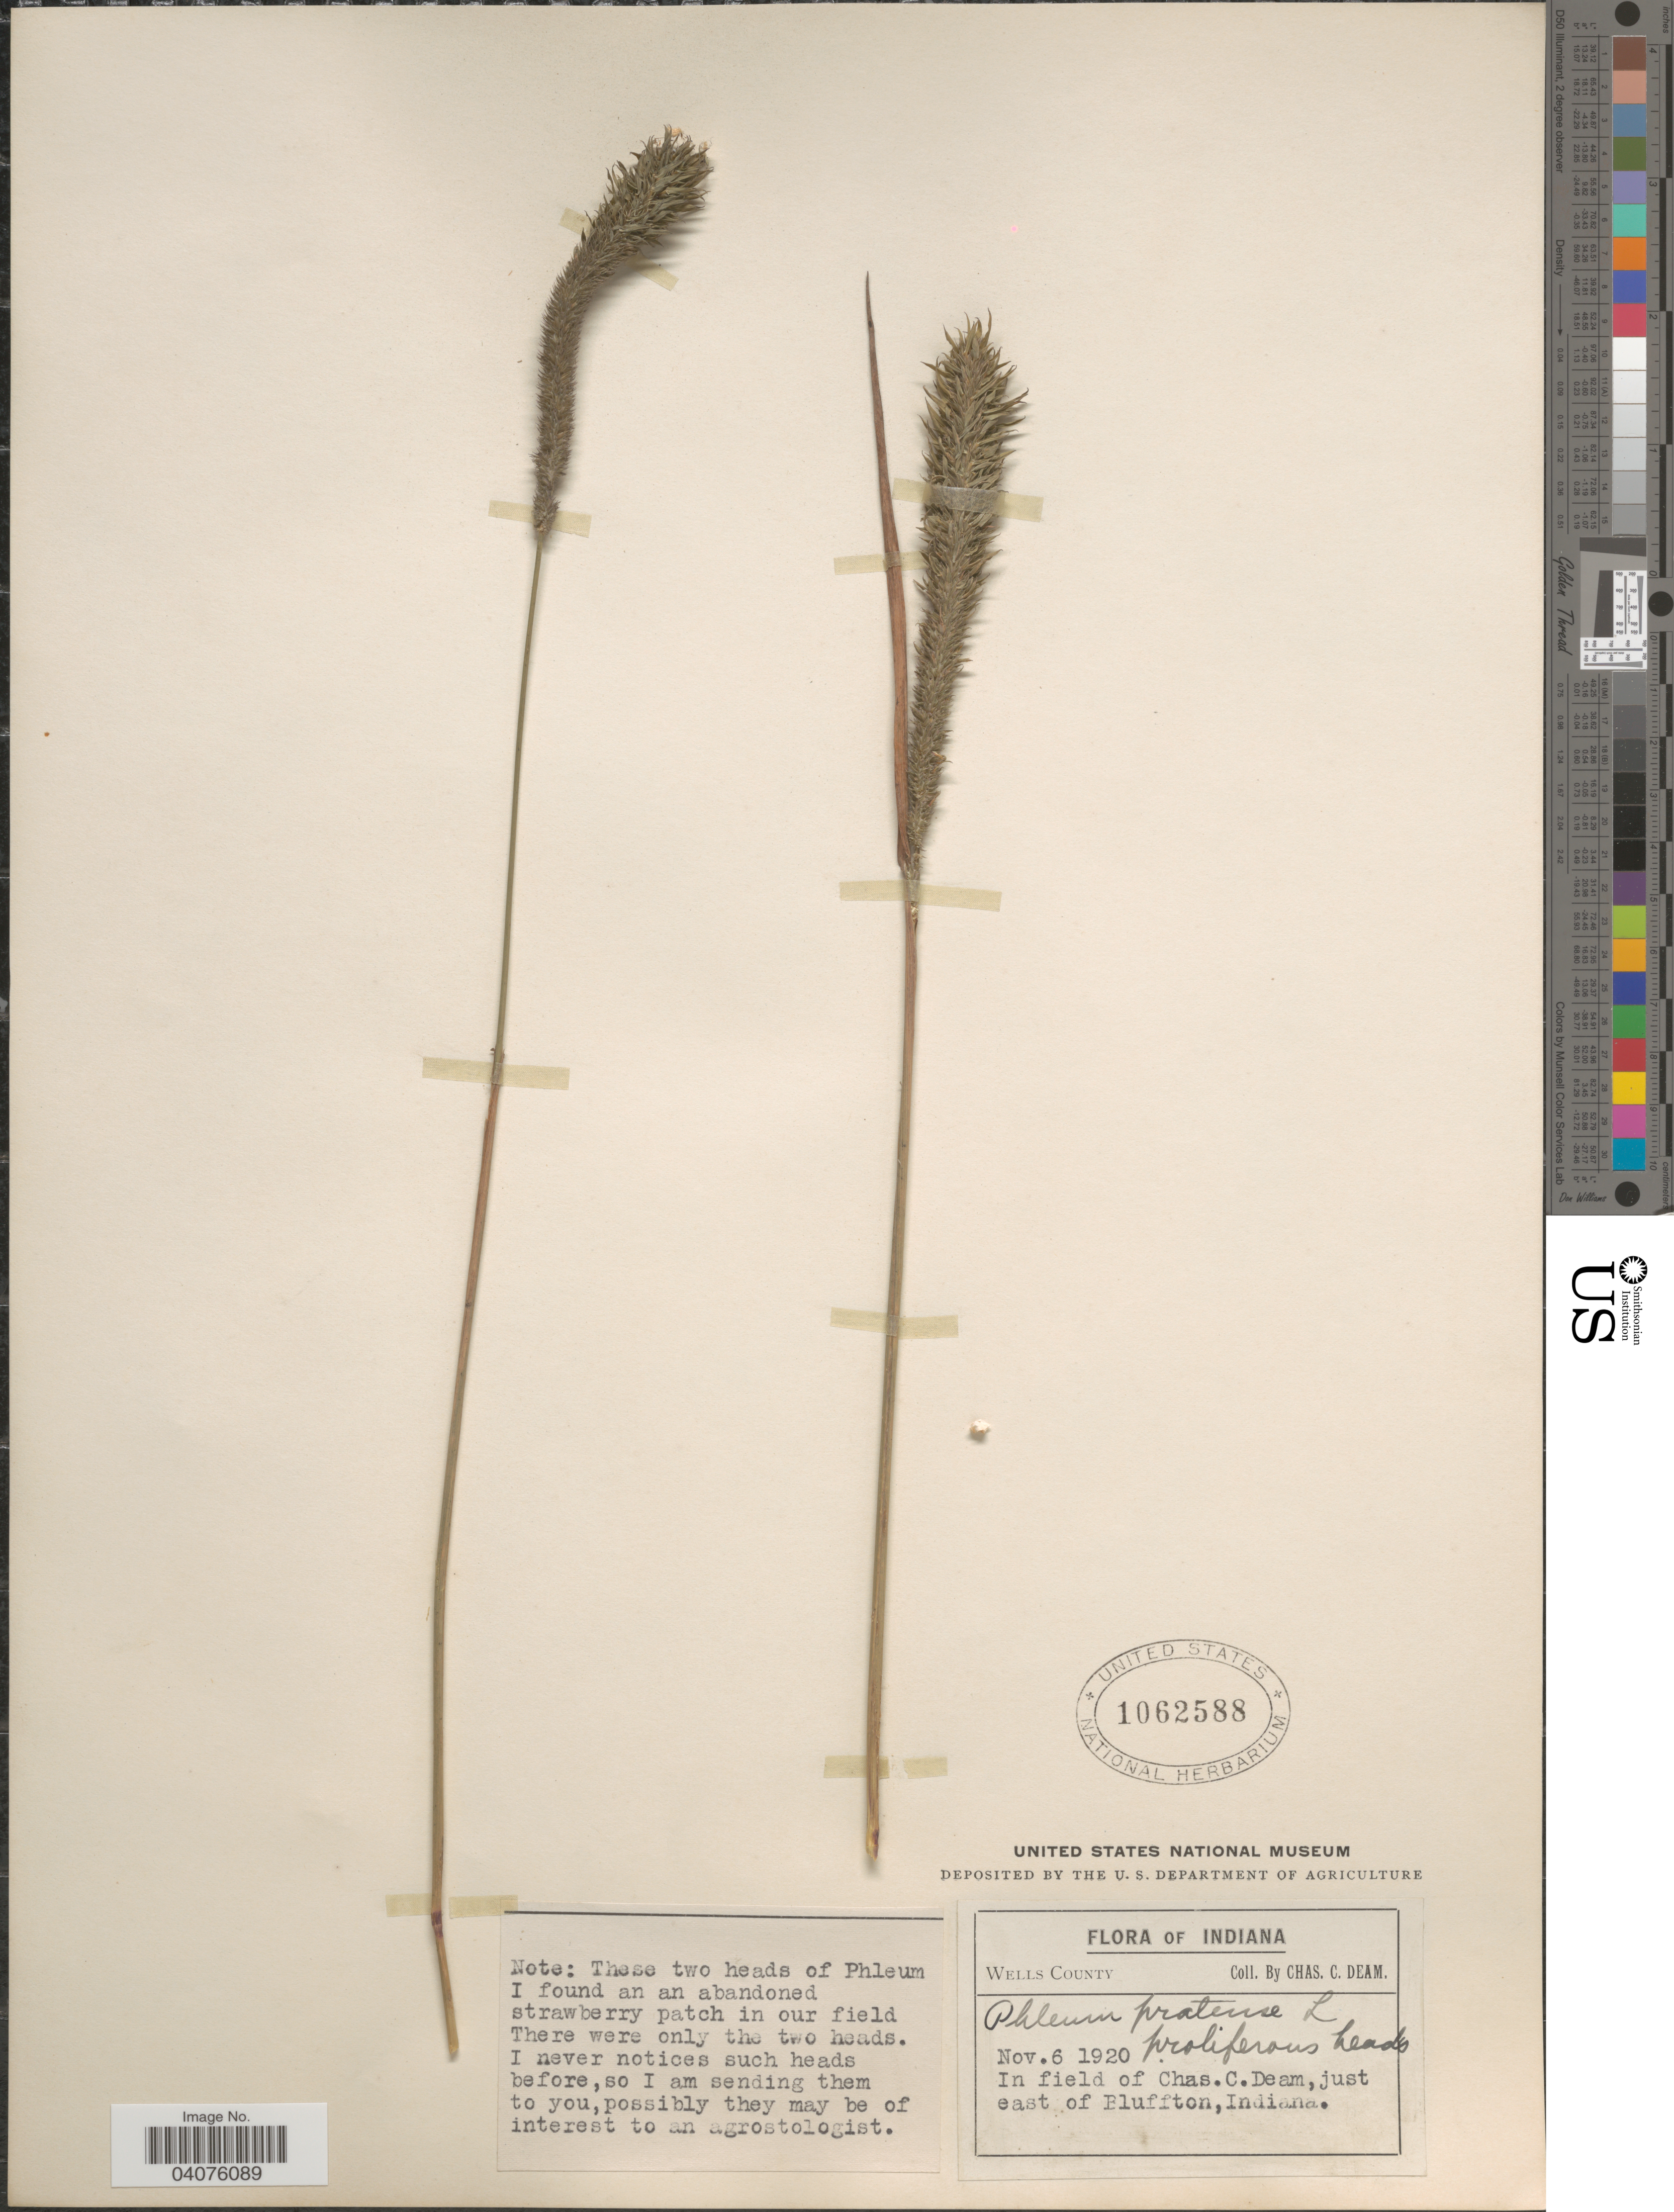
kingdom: Plantae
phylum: Tracheophyta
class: Liliopsida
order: Poales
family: Poaceae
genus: Phleum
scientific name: Phleum pratense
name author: L.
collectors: C. C. Deam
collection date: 1920-11-06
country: United States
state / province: Indiana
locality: Wells County. In field of Chas. C. Deam, just east of Bluffton.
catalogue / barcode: US 1062588